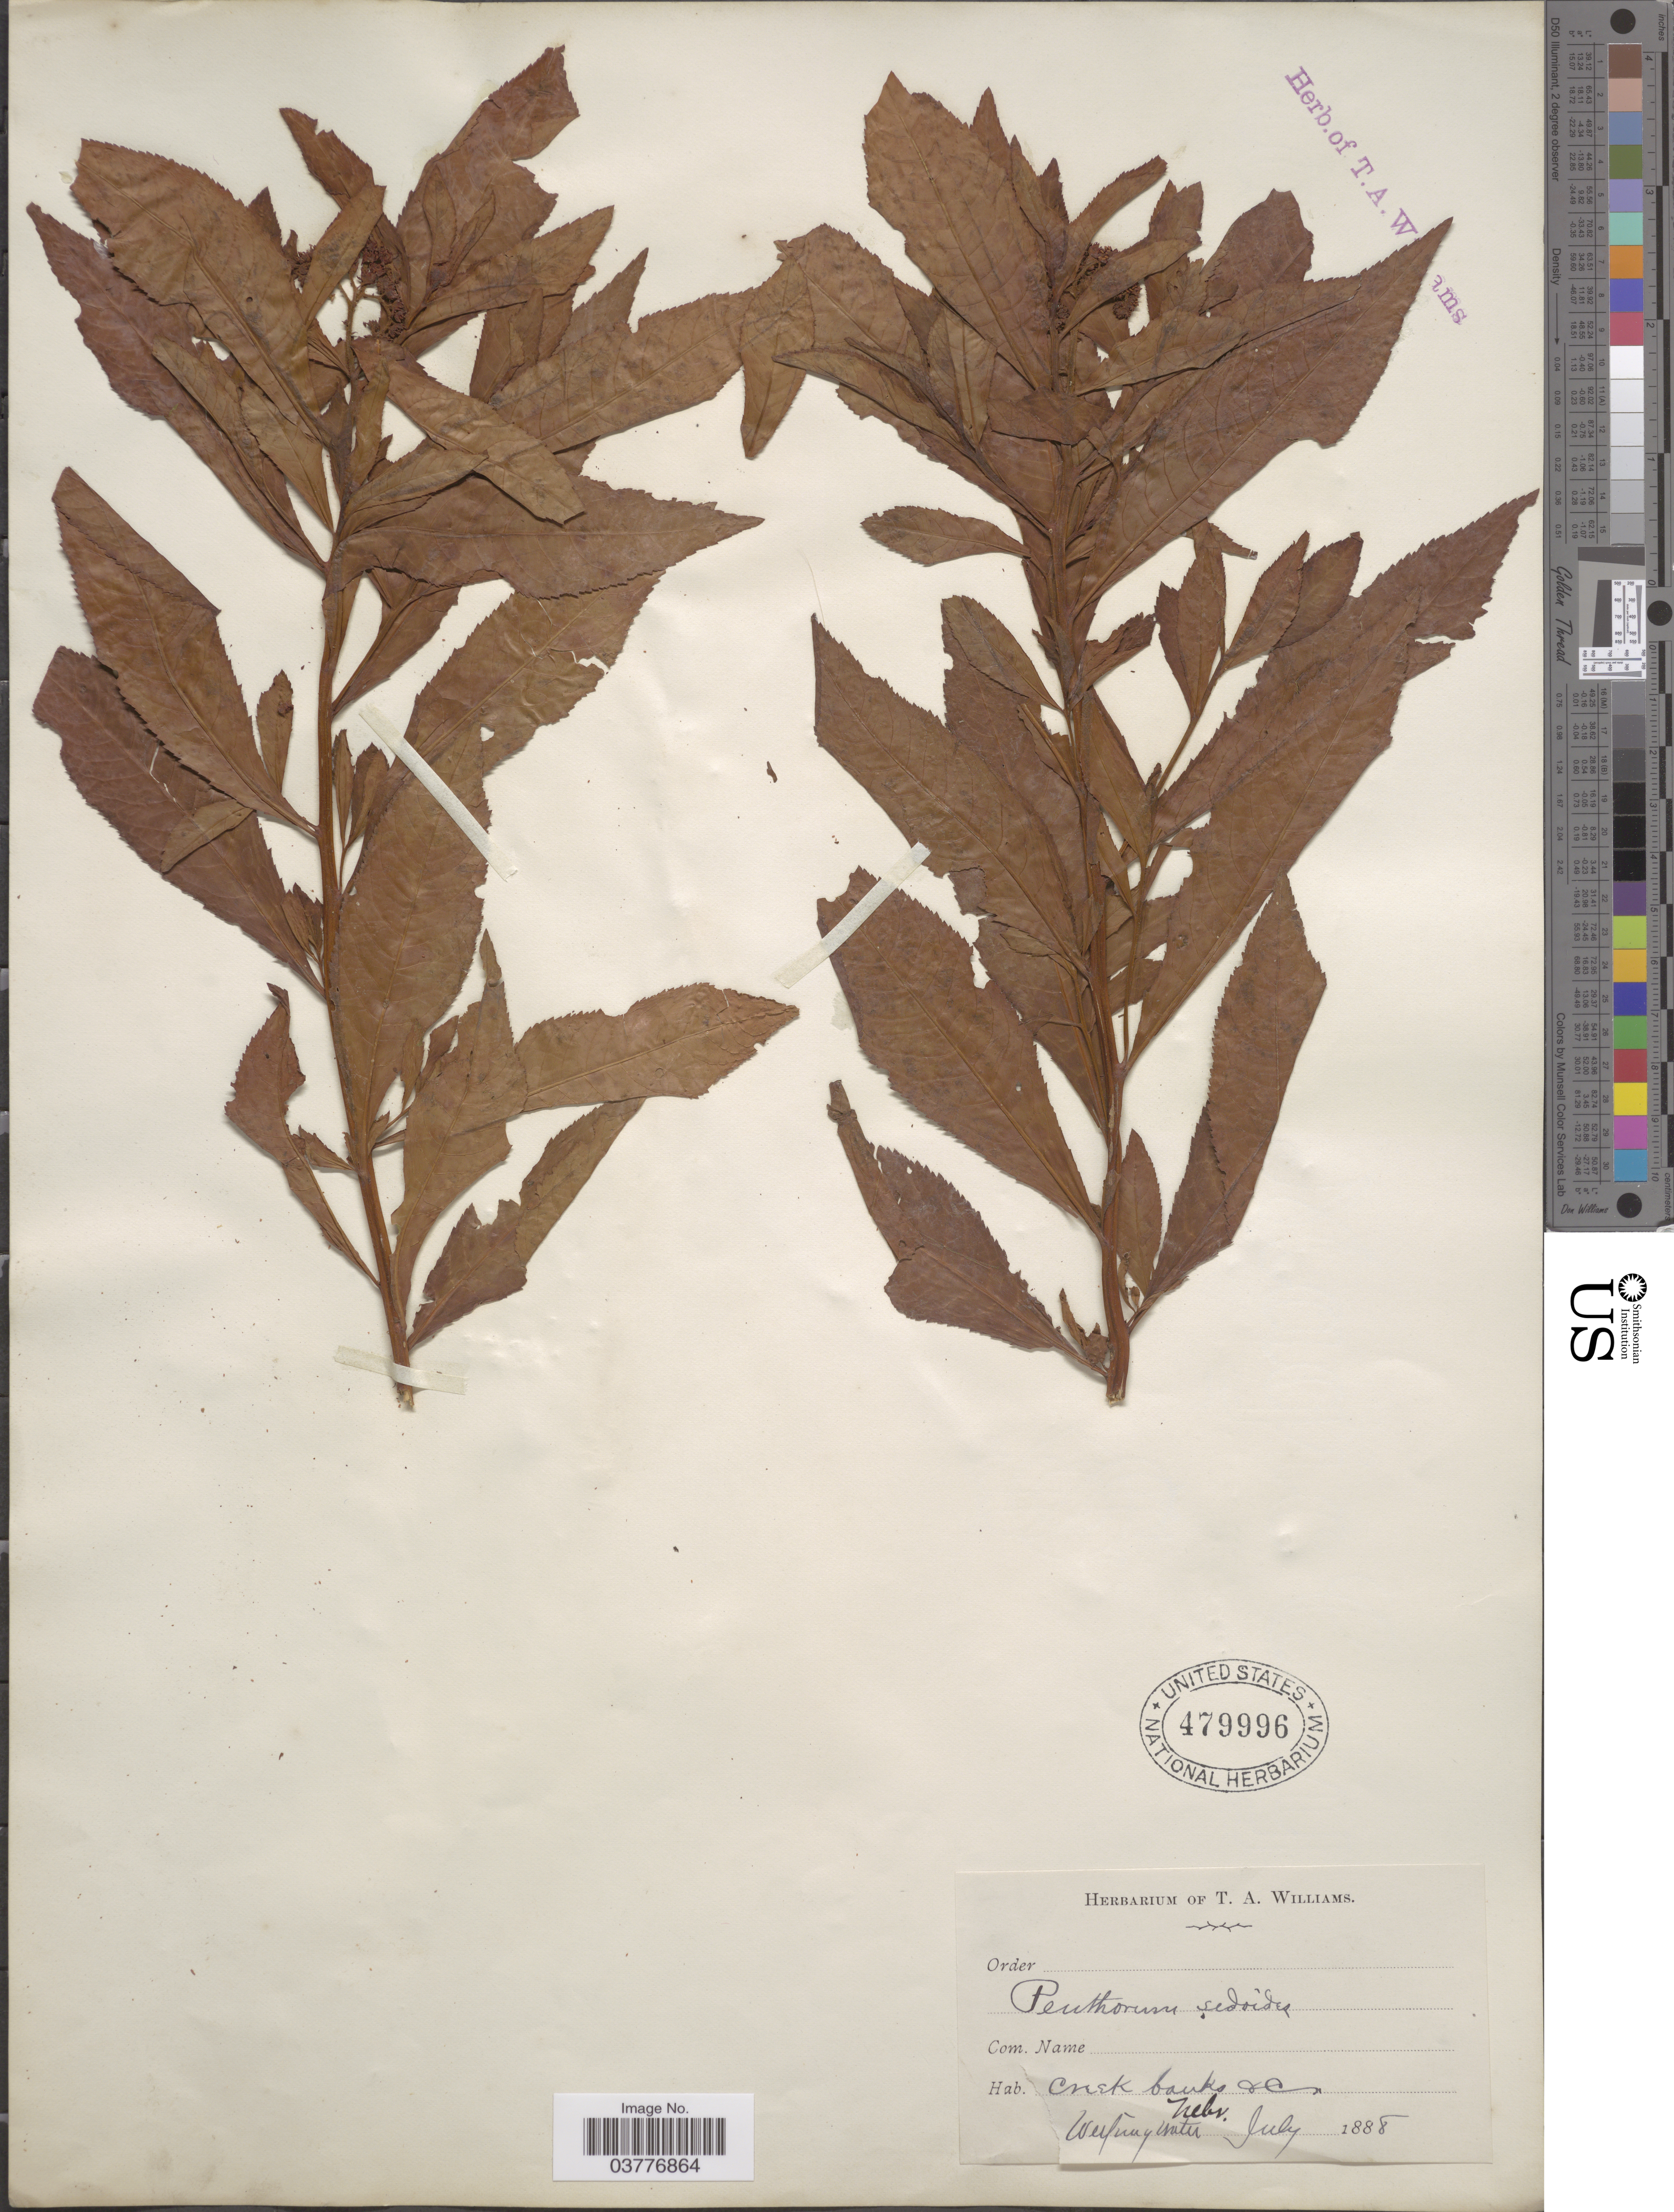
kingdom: Plantae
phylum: Tracheophyta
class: Magnoliopsida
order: Saxifragales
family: Penthoraceae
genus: Penthorum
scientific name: Penthorum sedoides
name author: L.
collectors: ex herb. Thos. A. Williams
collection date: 1888-07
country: United States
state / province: Nebraska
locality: Weeping water.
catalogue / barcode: US 479996